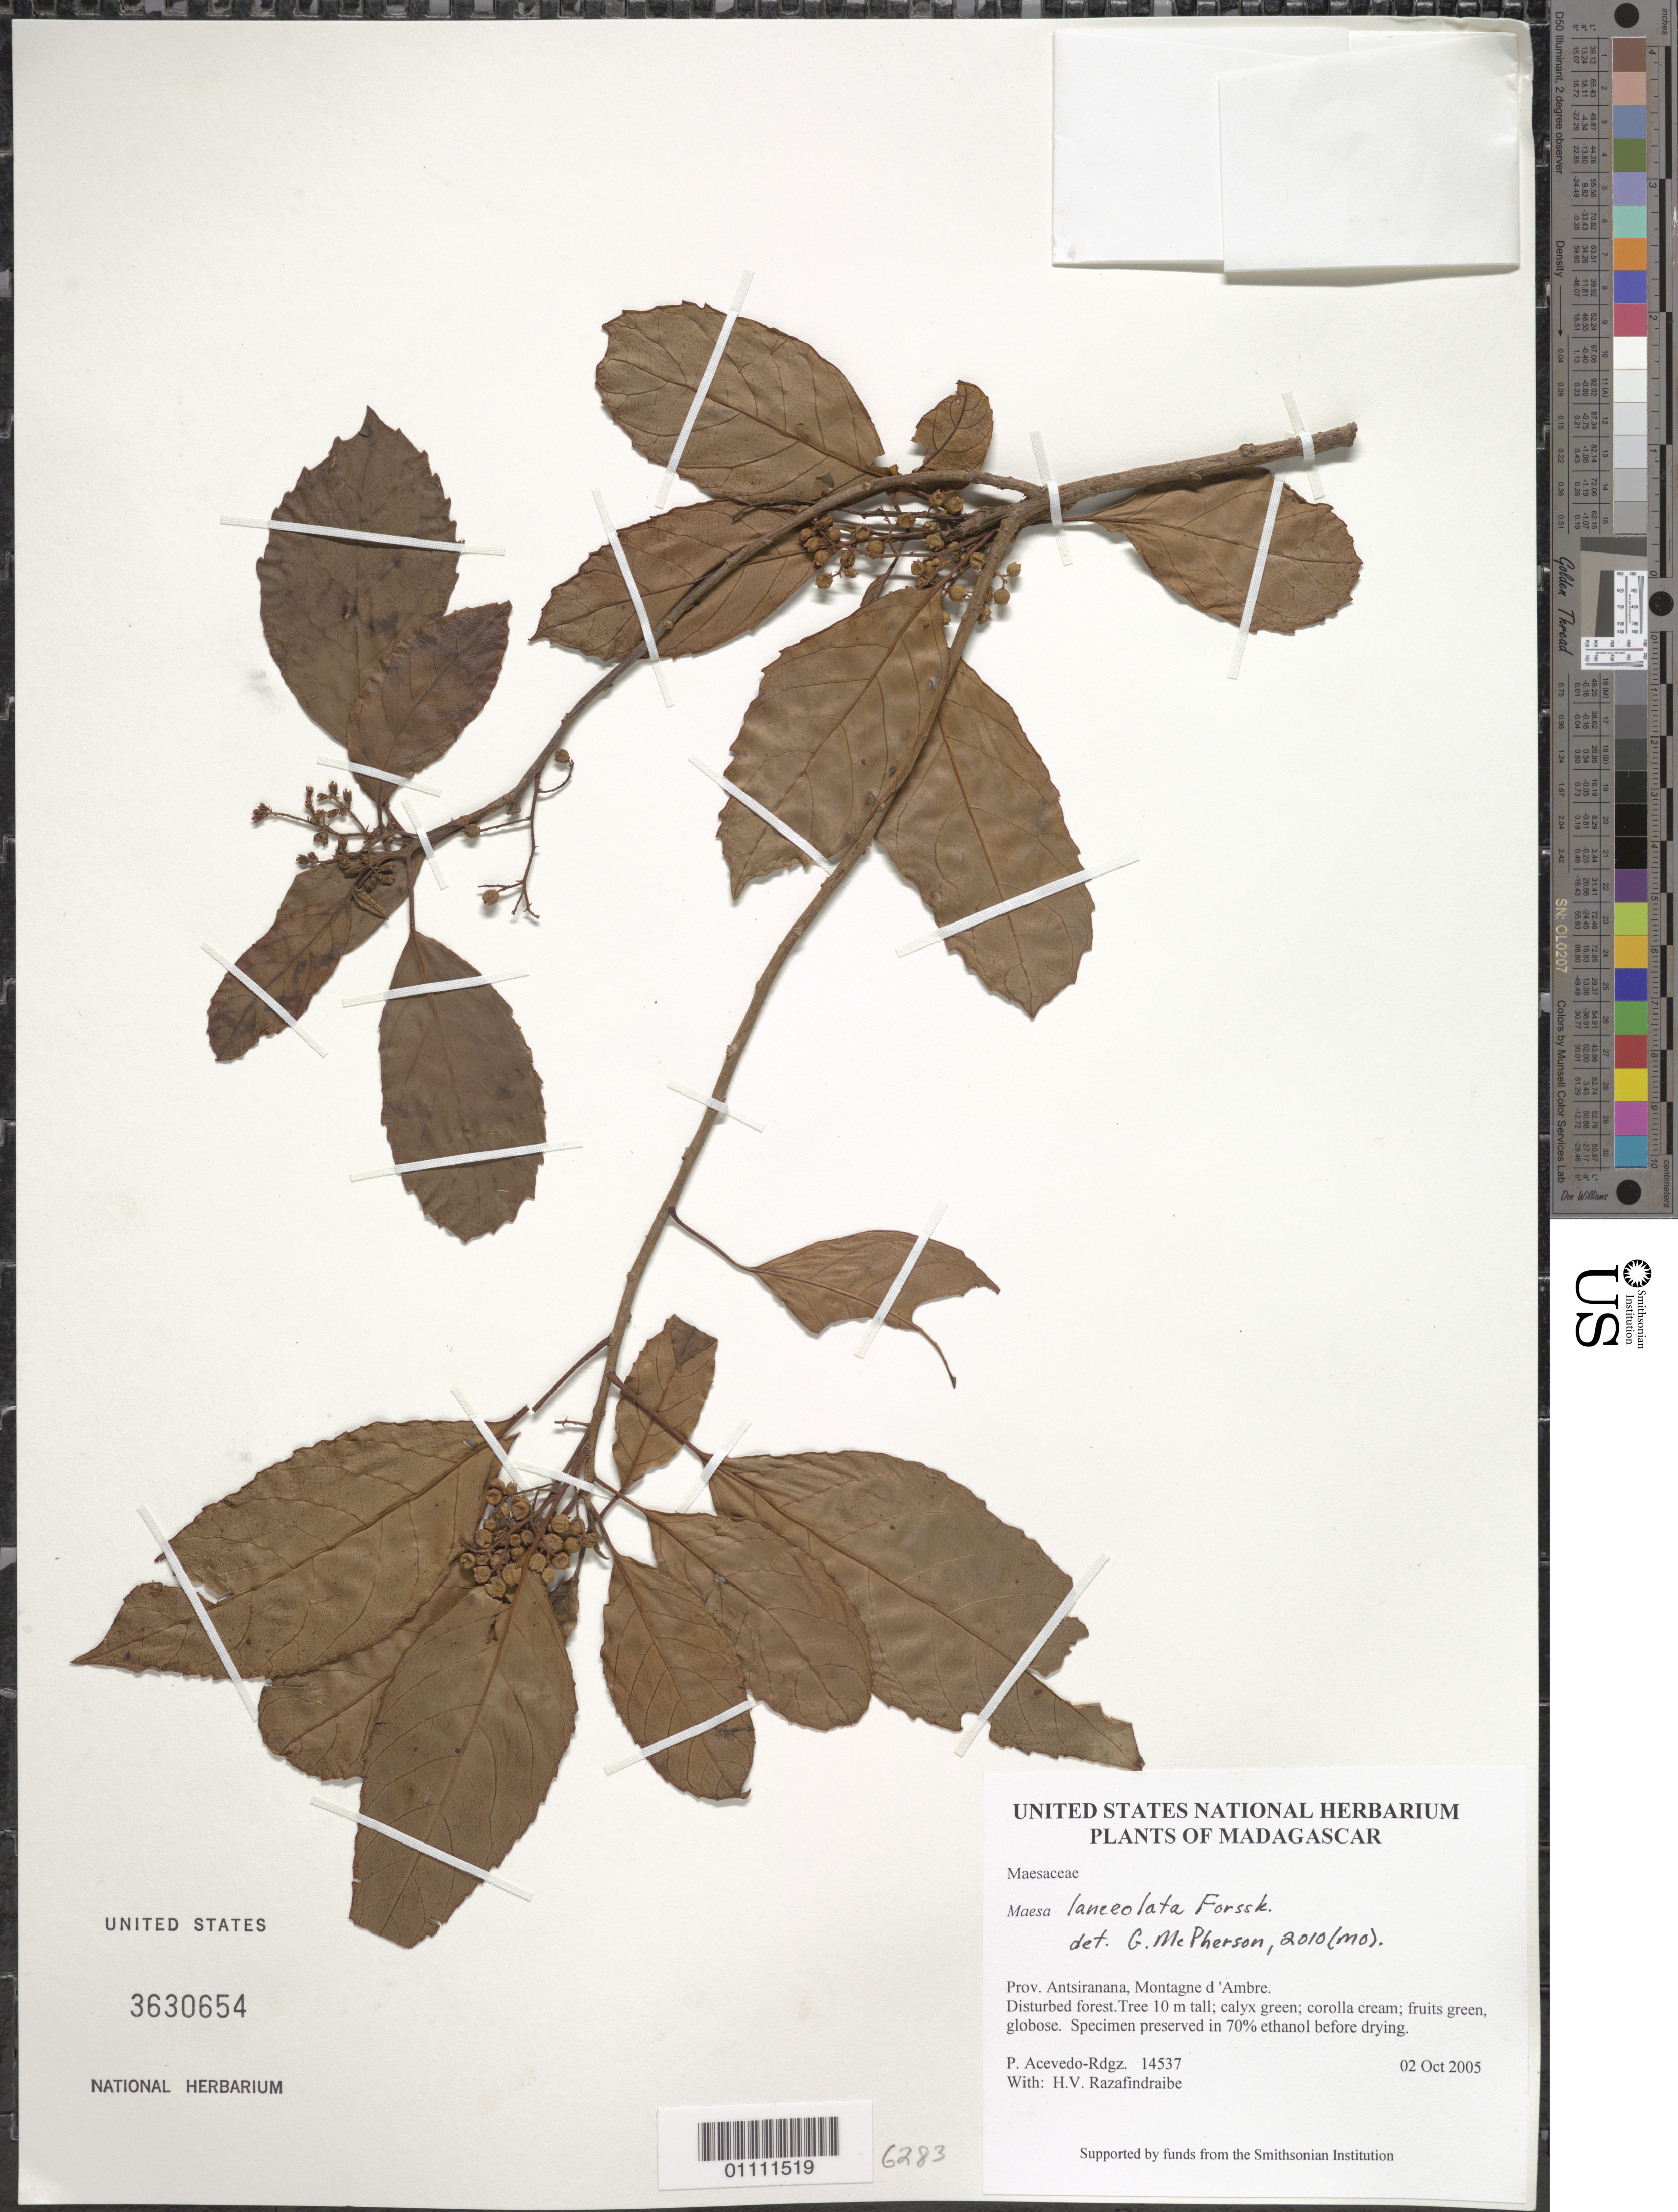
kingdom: Plantae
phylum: Tracheophyta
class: Magnoliopsida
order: Ericales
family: Primulaceae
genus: Maesa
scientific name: Maesa lanceolata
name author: Forssk.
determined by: McPherson, G. D., (MO), Missouri Botanical Garden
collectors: P. Acevedo-Rodr. & H. Razafindraibe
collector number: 14537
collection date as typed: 02 Oct 2005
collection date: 2005-10-02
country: Madagascar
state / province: Diana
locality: Prov. Antsiranana, Montagne d 'Ambre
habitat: Disturbed forest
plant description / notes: NY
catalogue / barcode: US 3630654